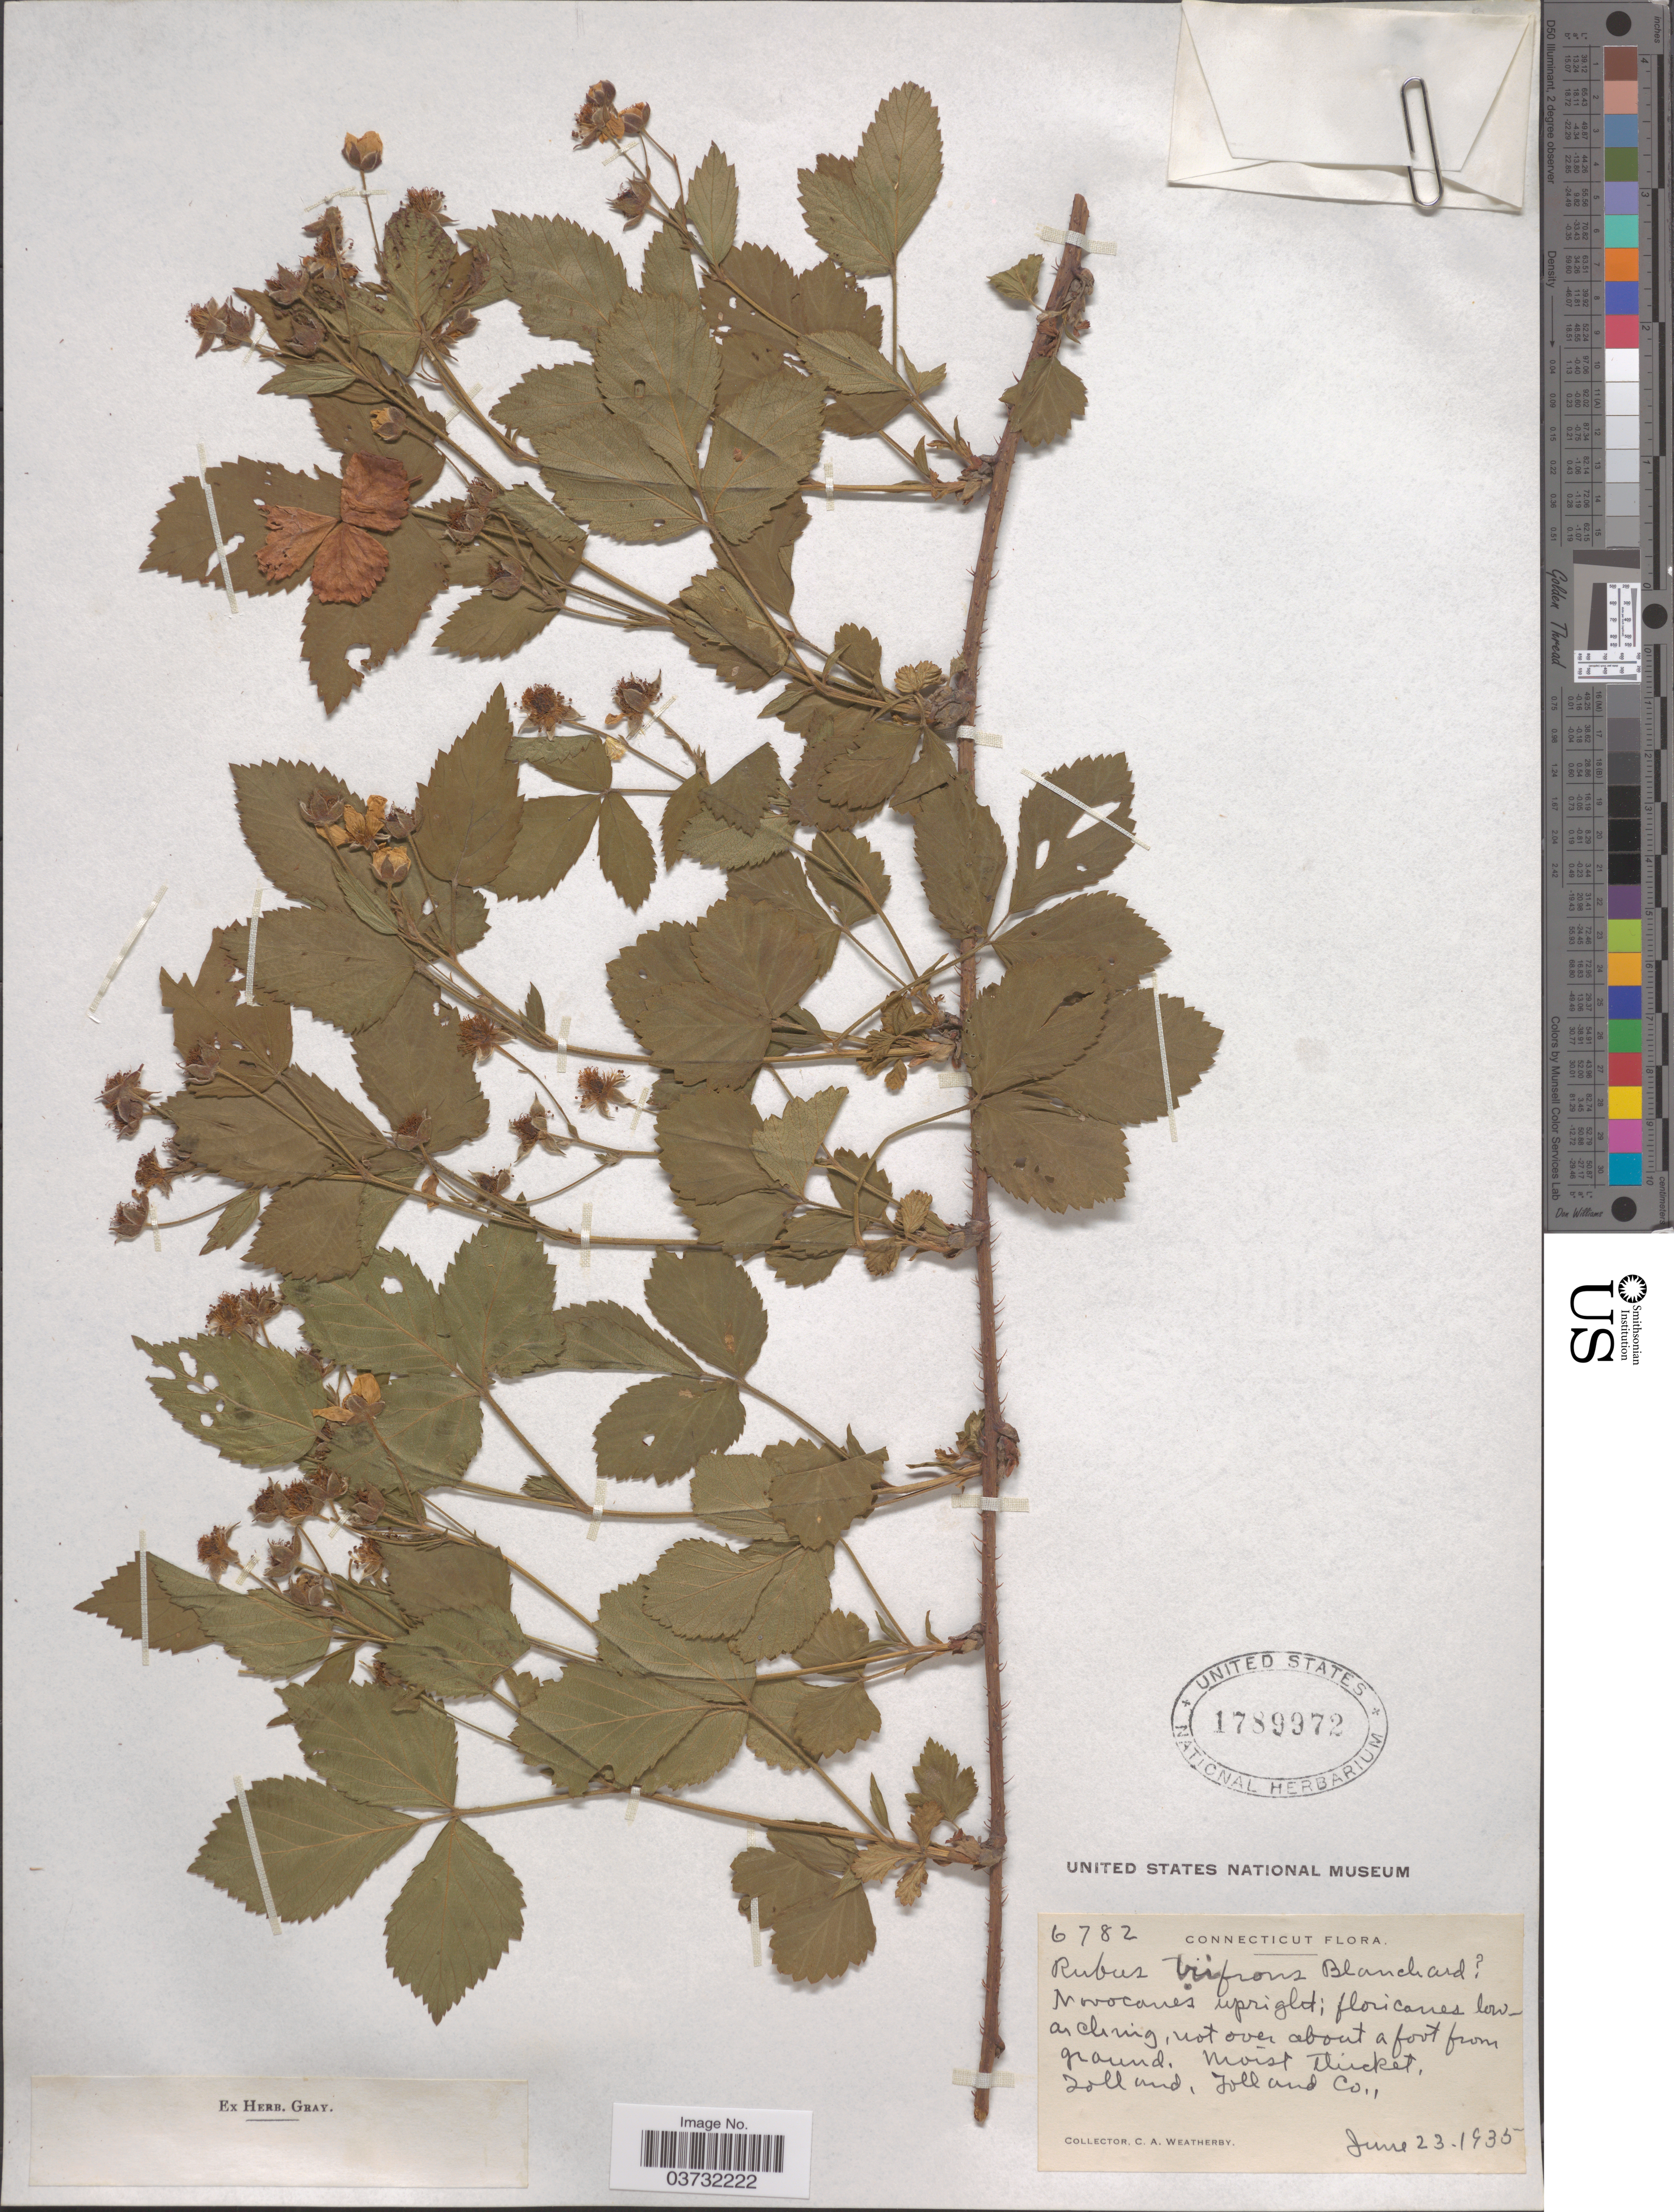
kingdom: Plantae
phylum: Tracheophyta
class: Magnoliopsida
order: Rosales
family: Rosaceae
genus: Rubus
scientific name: Rubus trifrons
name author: Blanch.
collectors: C. A. Weatherby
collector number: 6782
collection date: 1935-06-23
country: United States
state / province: Connecticut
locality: Tolland, Tolland Co.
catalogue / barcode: US 1789972